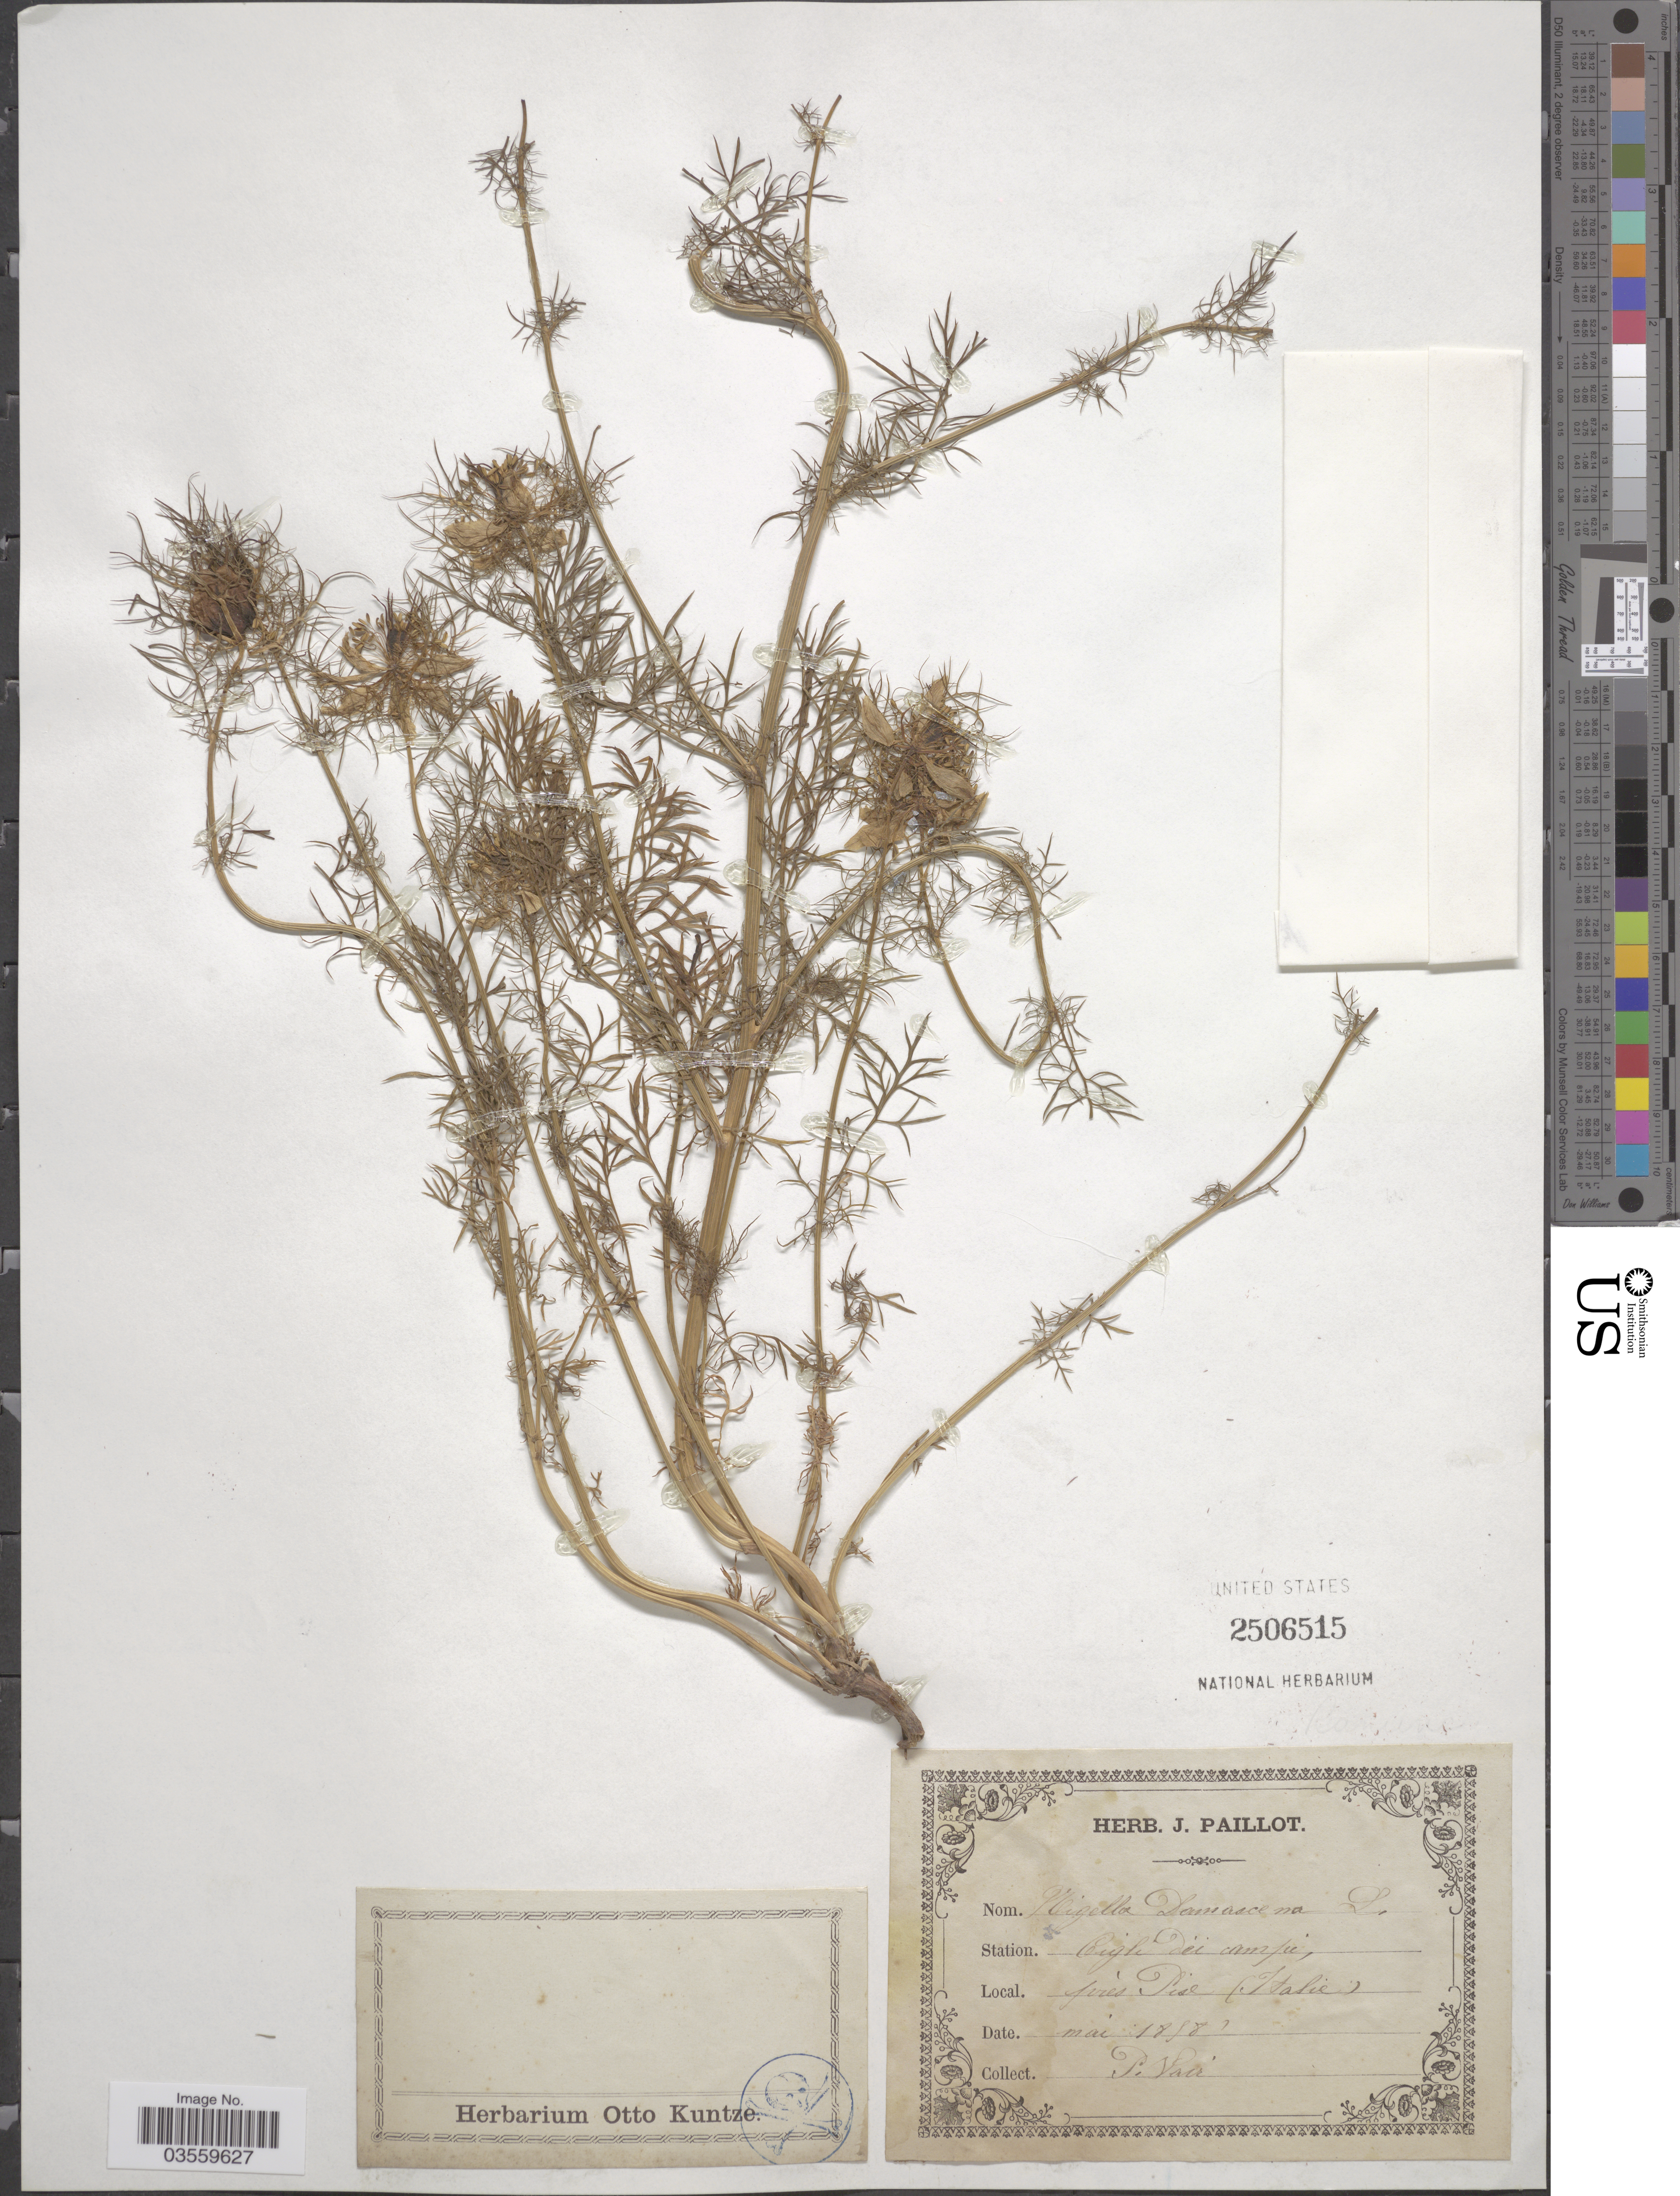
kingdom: Plantae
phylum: Tracheophyta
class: Magnoliopsida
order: Ranunculales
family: Ranunculaceae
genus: Nigella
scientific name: Nigella damascena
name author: L.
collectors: P. Vair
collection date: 1858-05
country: Italy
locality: Station. Cigli dei campi, près Pise.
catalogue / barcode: US 2506515